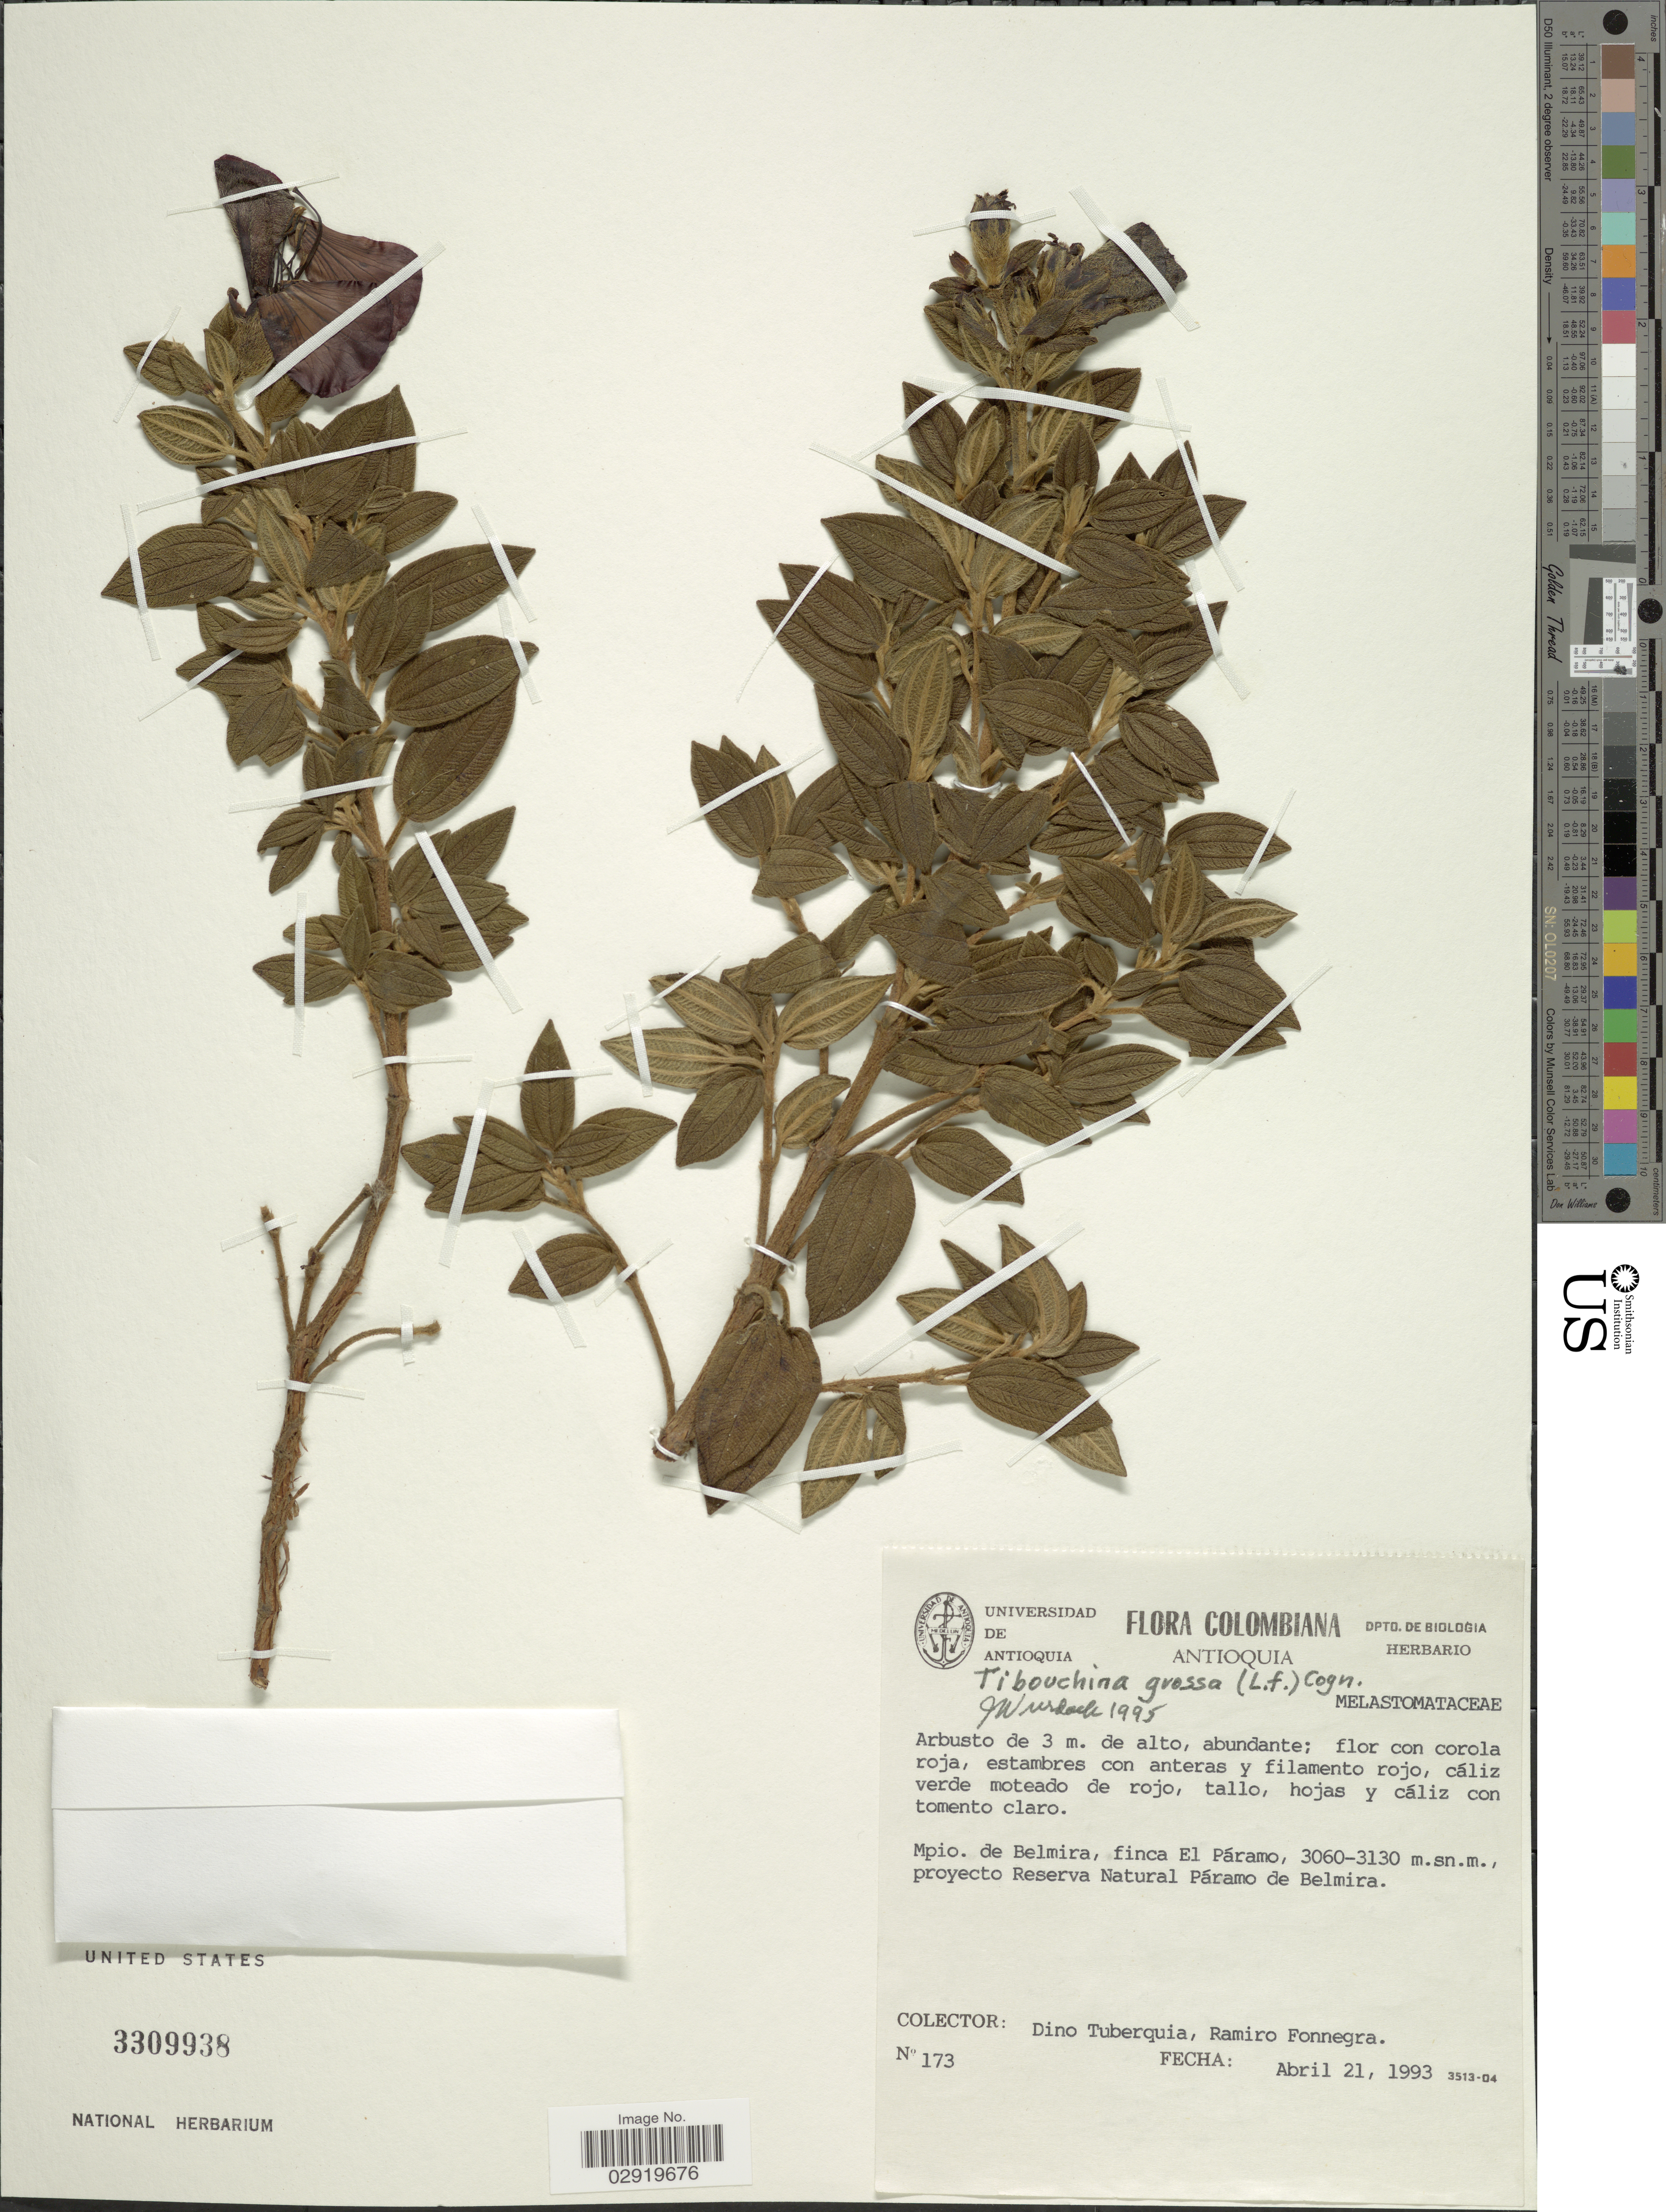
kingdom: Plantae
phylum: Tracheophyta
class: Magnoliopsida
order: Myrtales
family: Melastomataceae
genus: Chaetogastra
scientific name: Chaetogastra grossa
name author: (L. f.) P.J.F. Guim. & Michelang.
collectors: D. Tuberquia & R. Fonnegra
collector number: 173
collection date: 1993-04-21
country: Colombia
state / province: Antioquia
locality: Mpio. de Belmira, finca El Páramo, proyecto Reserva Natural Páramo de Belmira.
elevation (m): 3060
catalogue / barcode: US 3309938